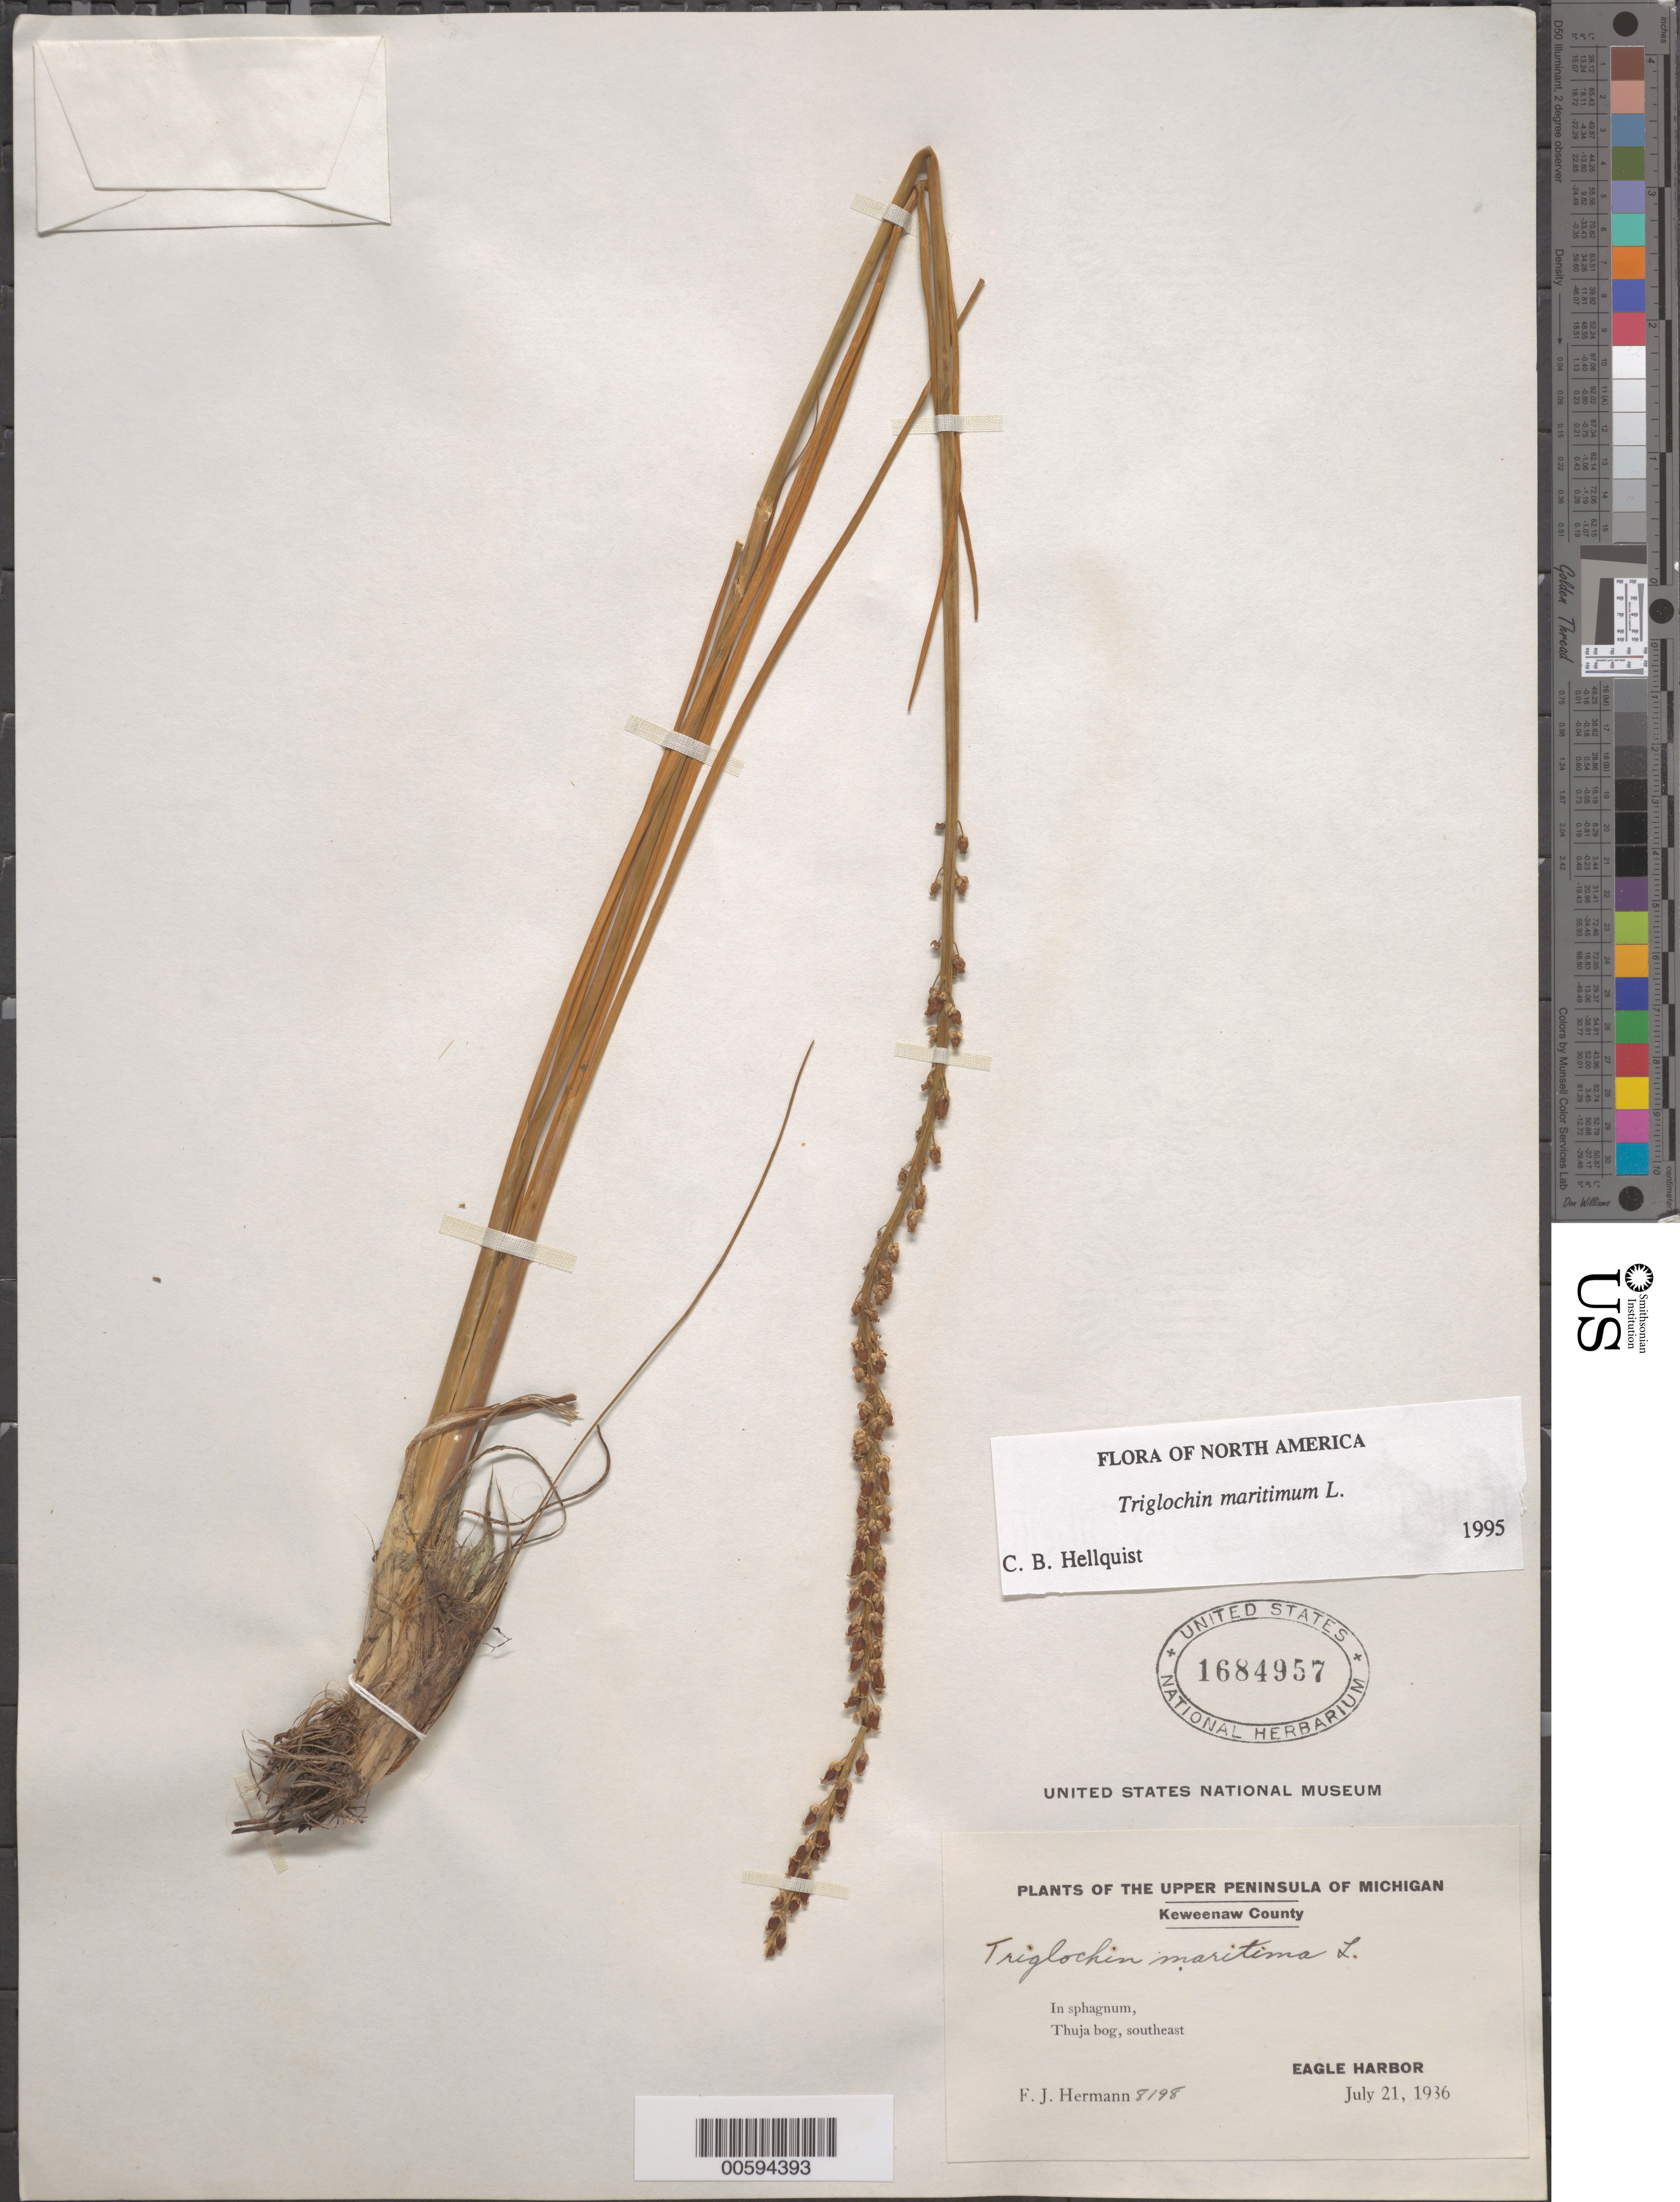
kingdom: Plantae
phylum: Tracheophyta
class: Liliopsida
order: Alismatales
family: Juncaginaceae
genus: Triglochin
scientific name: Triglochin maritima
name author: L.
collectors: F. J. Hermann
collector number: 8198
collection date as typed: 21 Jul 1936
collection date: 1936-07-21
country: United States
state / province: Michigan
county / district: Keweenaw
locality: Eagle Harbor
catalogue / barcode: US 1684957